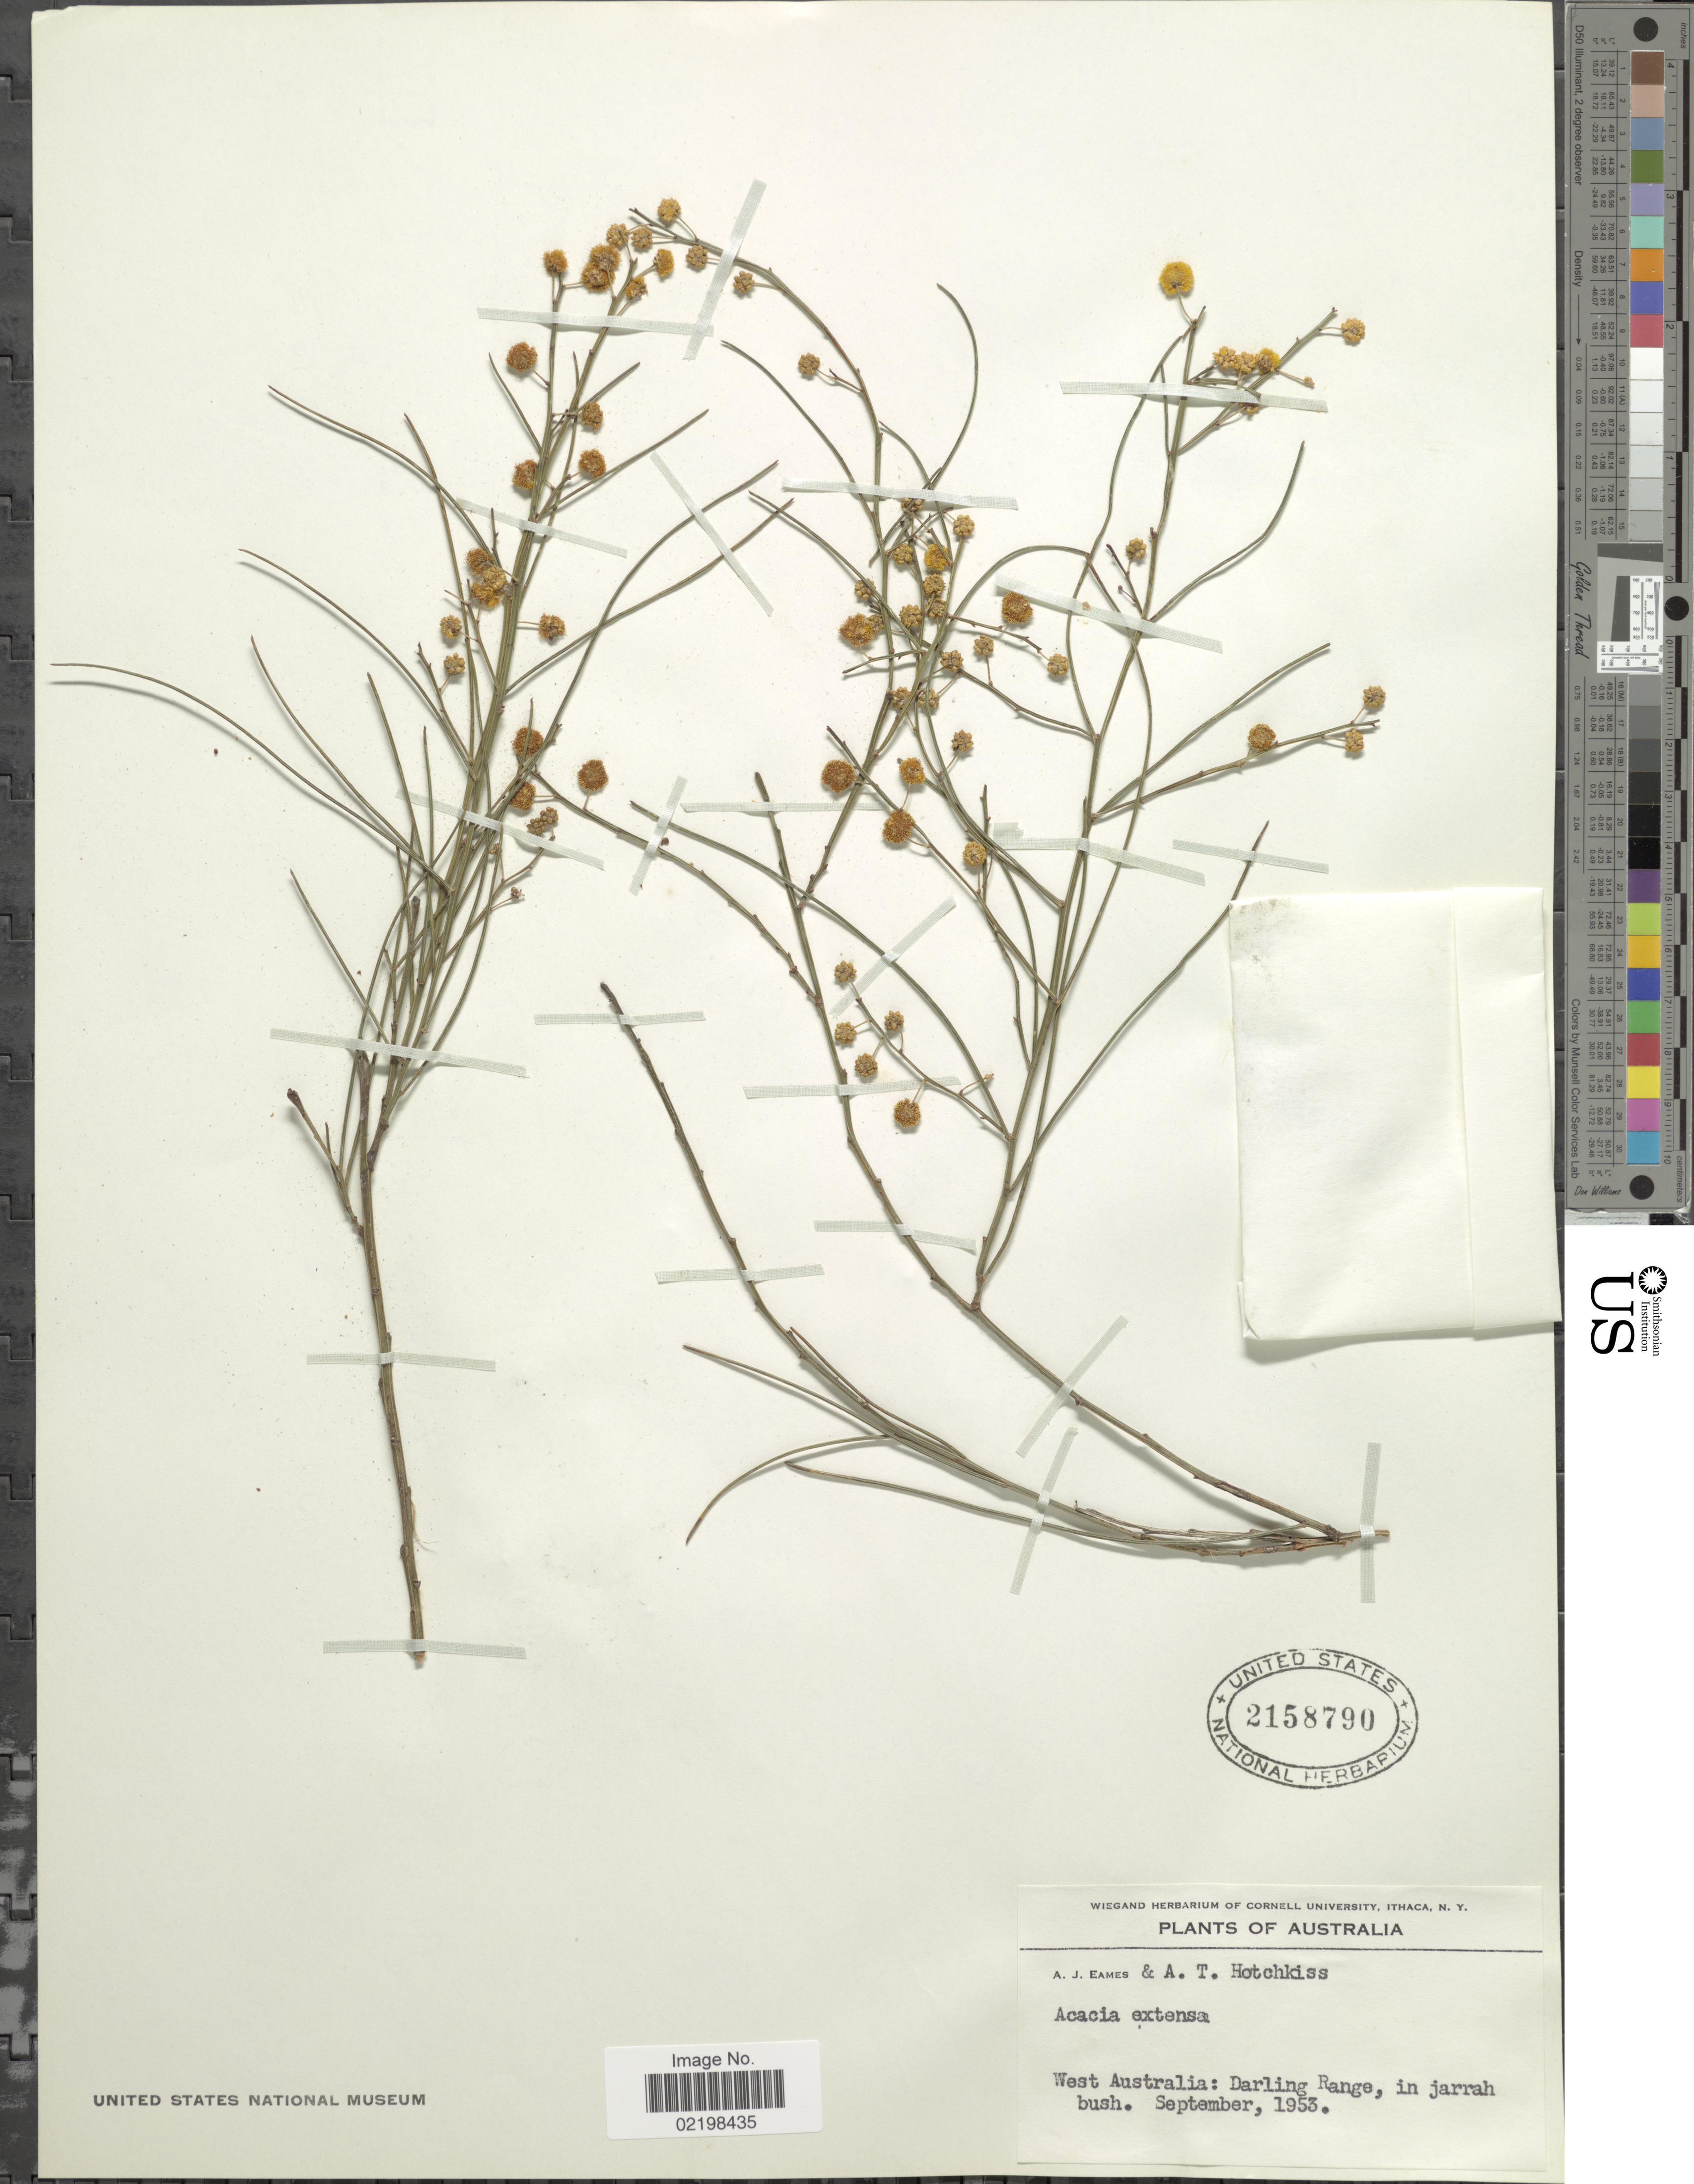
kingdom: Plantae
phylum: Tracheophyta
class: Magnoliopsida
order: Fabales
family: Fabaceae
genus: Acacia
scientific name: Acacia extensa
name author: Lindl.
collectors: A. J. Eames & A. Hotchkiss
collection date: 1953-09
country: Australia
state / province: Western Australia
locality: West Australia: Darling Range, in jarrah bush.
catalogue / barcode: US 2158790